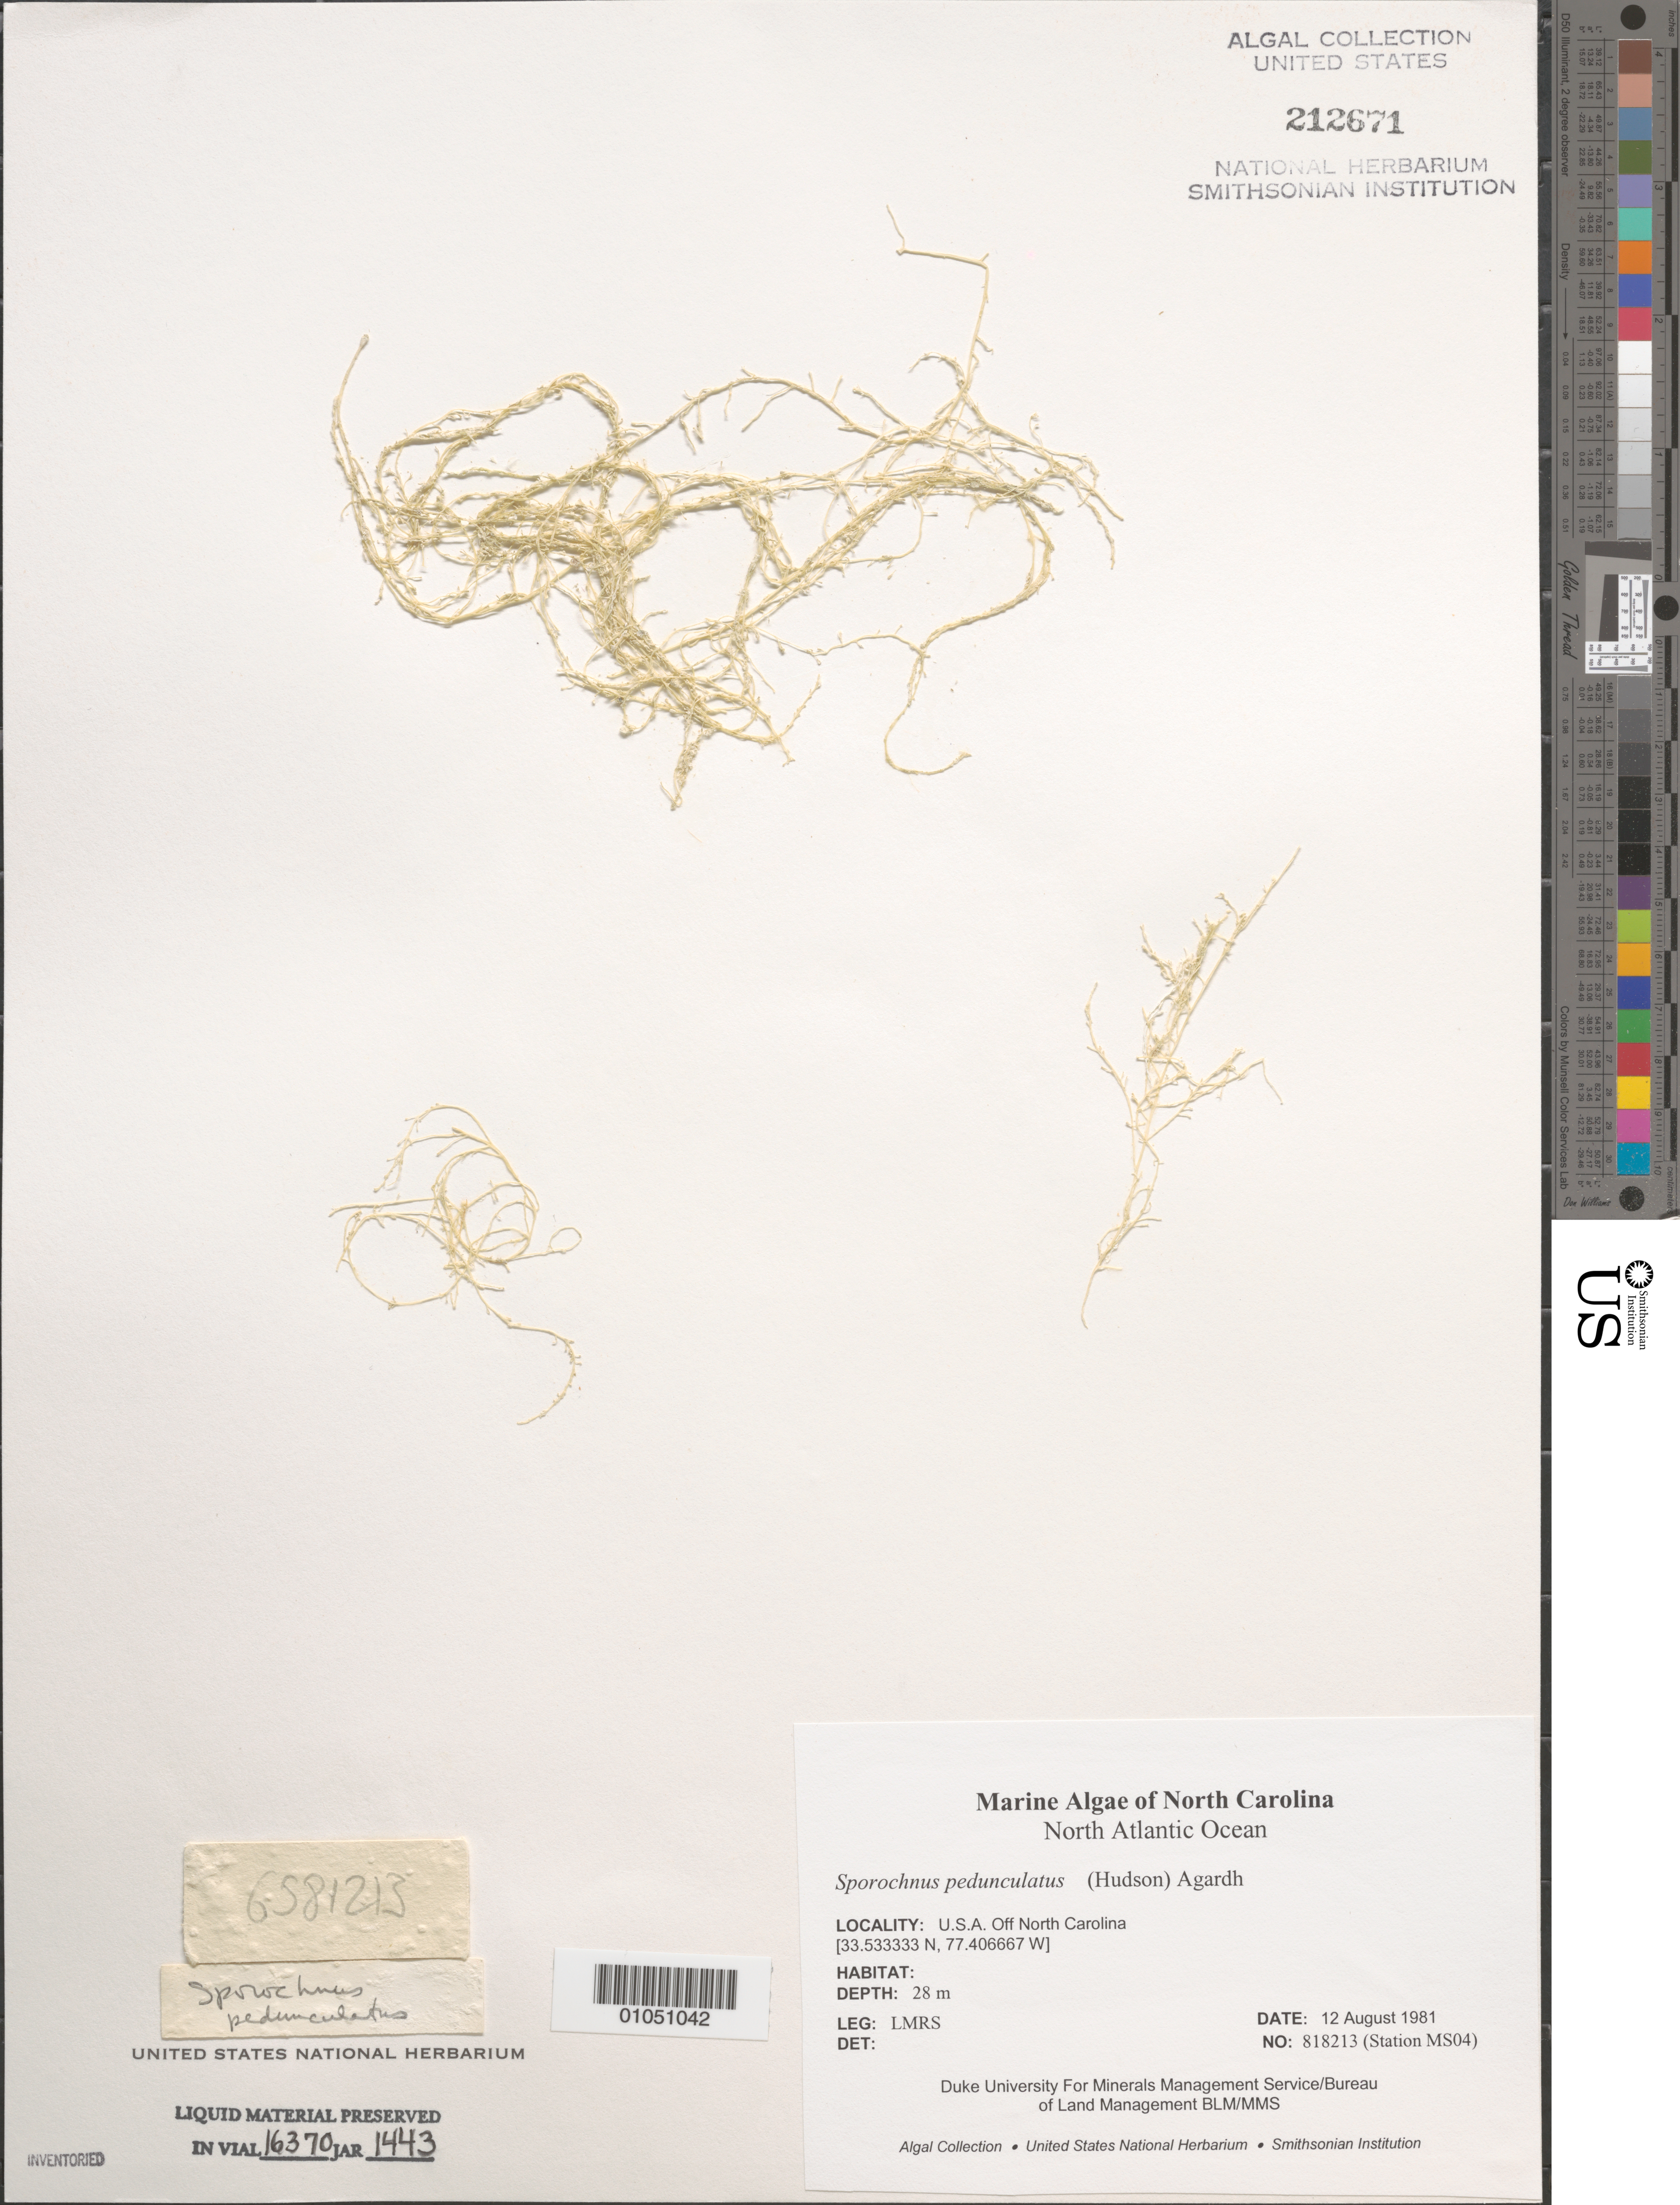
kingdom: Chromista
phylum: Ochrophyta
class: Phaeophyceae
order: Sporochnales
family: Sporochnaceae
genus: Sporochnus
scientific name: Sporochnus pedunculatus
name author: (Huds.) C. Agardh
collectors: LMRS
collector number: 818213 (Station MS04)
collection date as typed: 12 Aug 1981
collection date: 1981-08-12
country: United States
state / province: North Carolina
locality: North Atlantic Ocean off North Carolina coast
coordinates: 33.533333 N, 77.406667 W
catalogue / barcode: US 212671